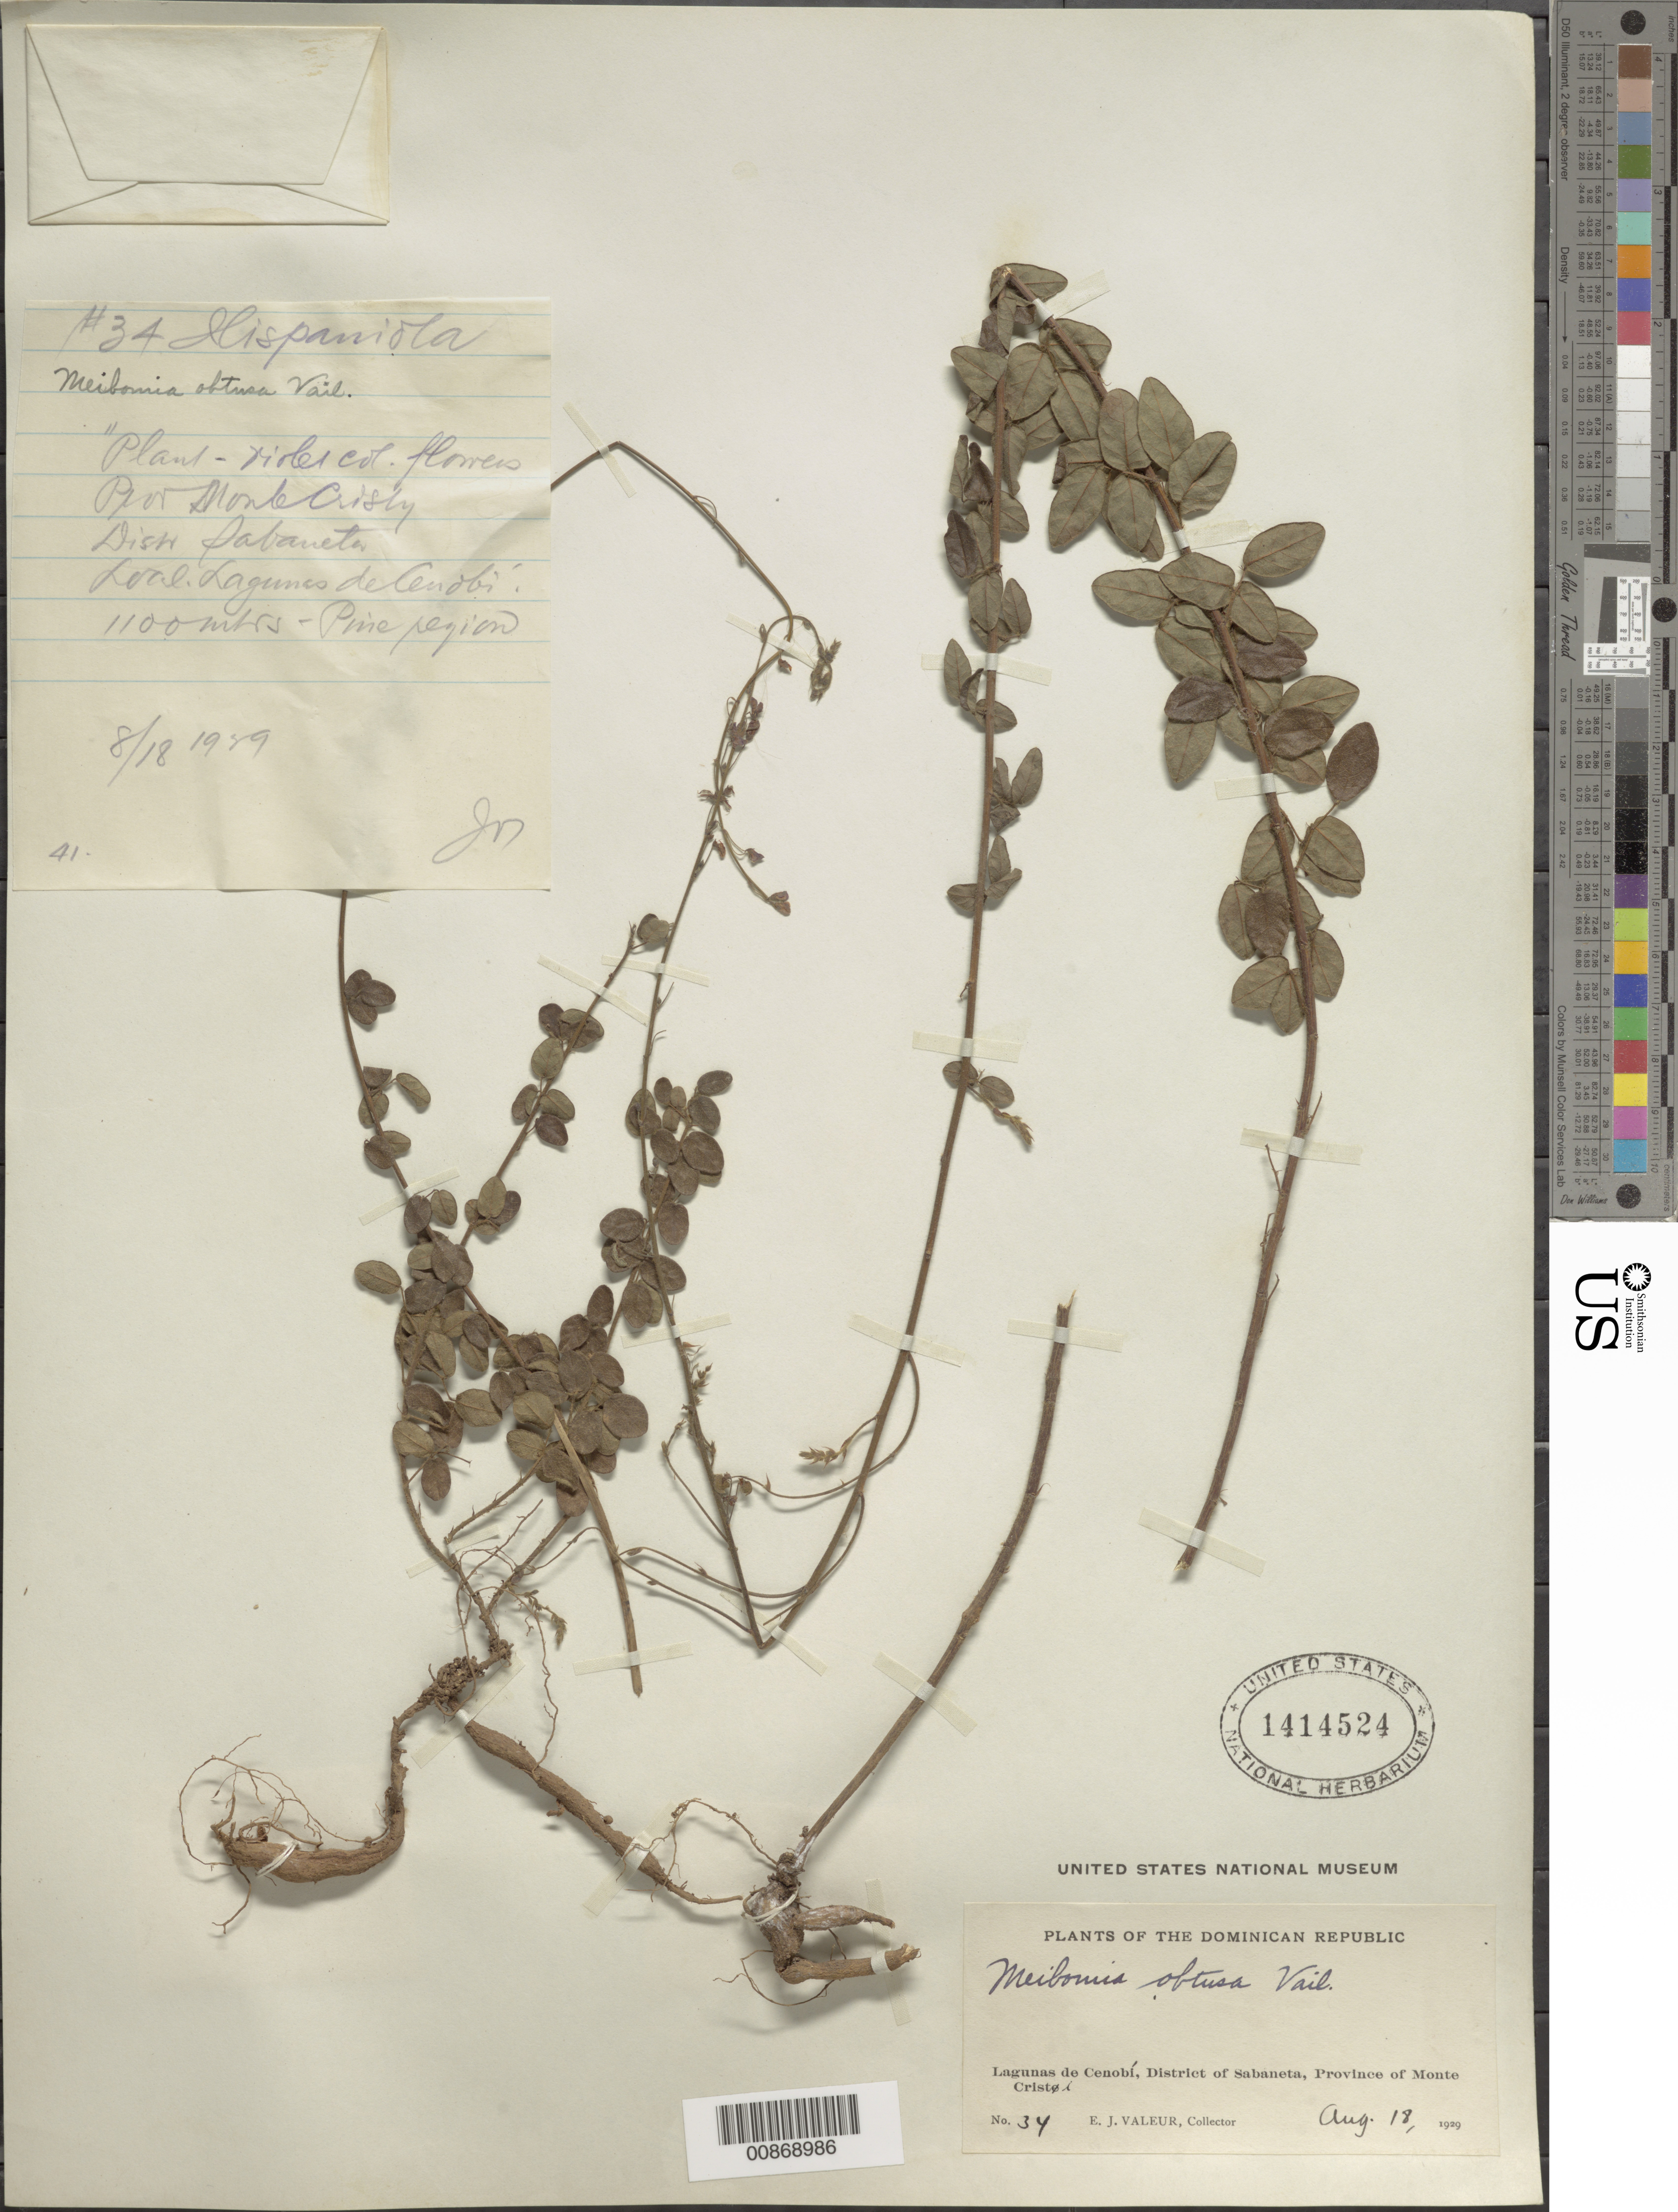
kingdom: Plantae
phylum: Tracheophyta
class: Magnoliopsida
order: Fabales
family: Fabaceae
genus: Grona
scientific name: Grona adscendens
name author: (Sw.) H. Ohashi & K. Ohashi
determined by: Strong, Mark T., (BOT), Smithsonian Institution - National Museum of Natural History (UNITED STATES)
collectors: E. Valeur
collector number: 34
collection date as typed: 18 Aug 1929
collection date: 1929-08-18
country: Dominican Republic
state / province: Monte Cristi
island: Hispaniola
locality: lagunas de Cenobí, Distr. Sabaneta.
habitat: Pine region.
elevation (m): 1100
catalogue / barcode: US 1414524